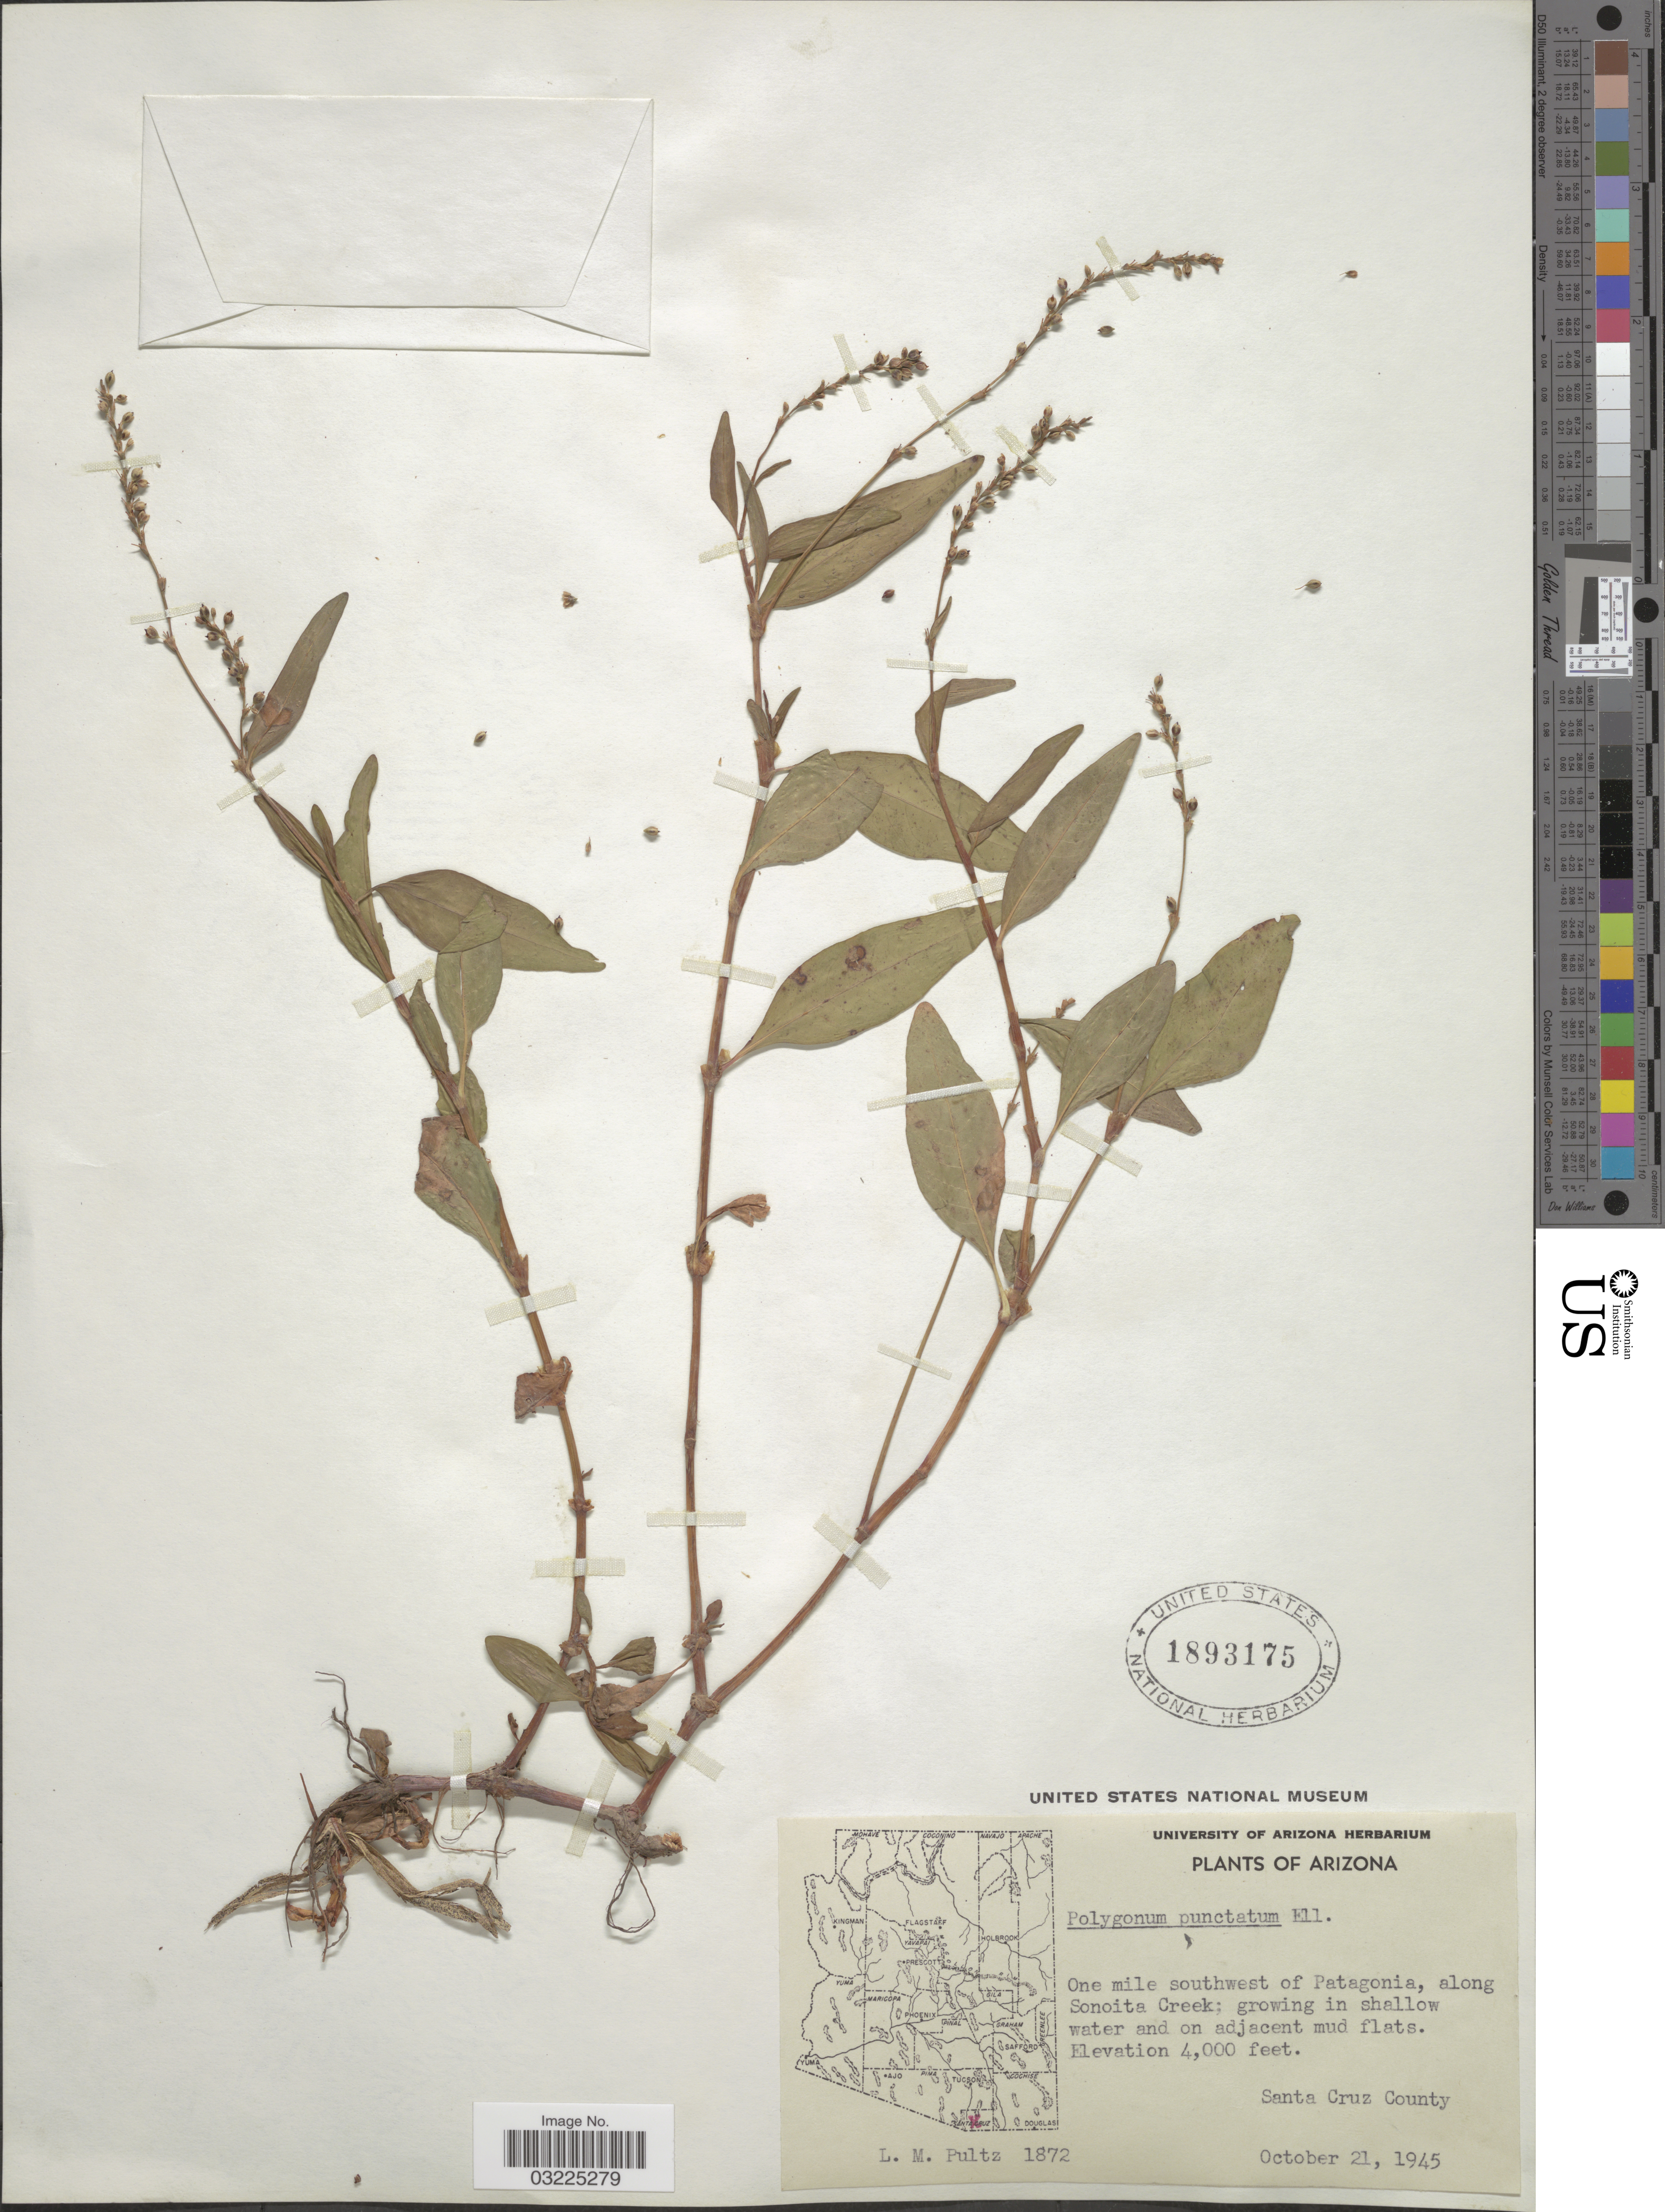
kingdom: Plantae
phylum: Tracheophyta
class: Magnoliopsida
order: Caryophyllales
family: Polygonaceae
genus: Persicaria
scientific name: Persicaria punctata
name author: (Elliott) Small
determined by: Atha, D. E.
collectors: L. Pultz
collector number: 1872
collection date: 1945-10-21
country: United States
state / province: Arizona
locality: One mile southwest of Patagonia, along Sonoita Creek. Santa Cruz County.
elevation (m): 1219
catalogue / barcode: US 1893175